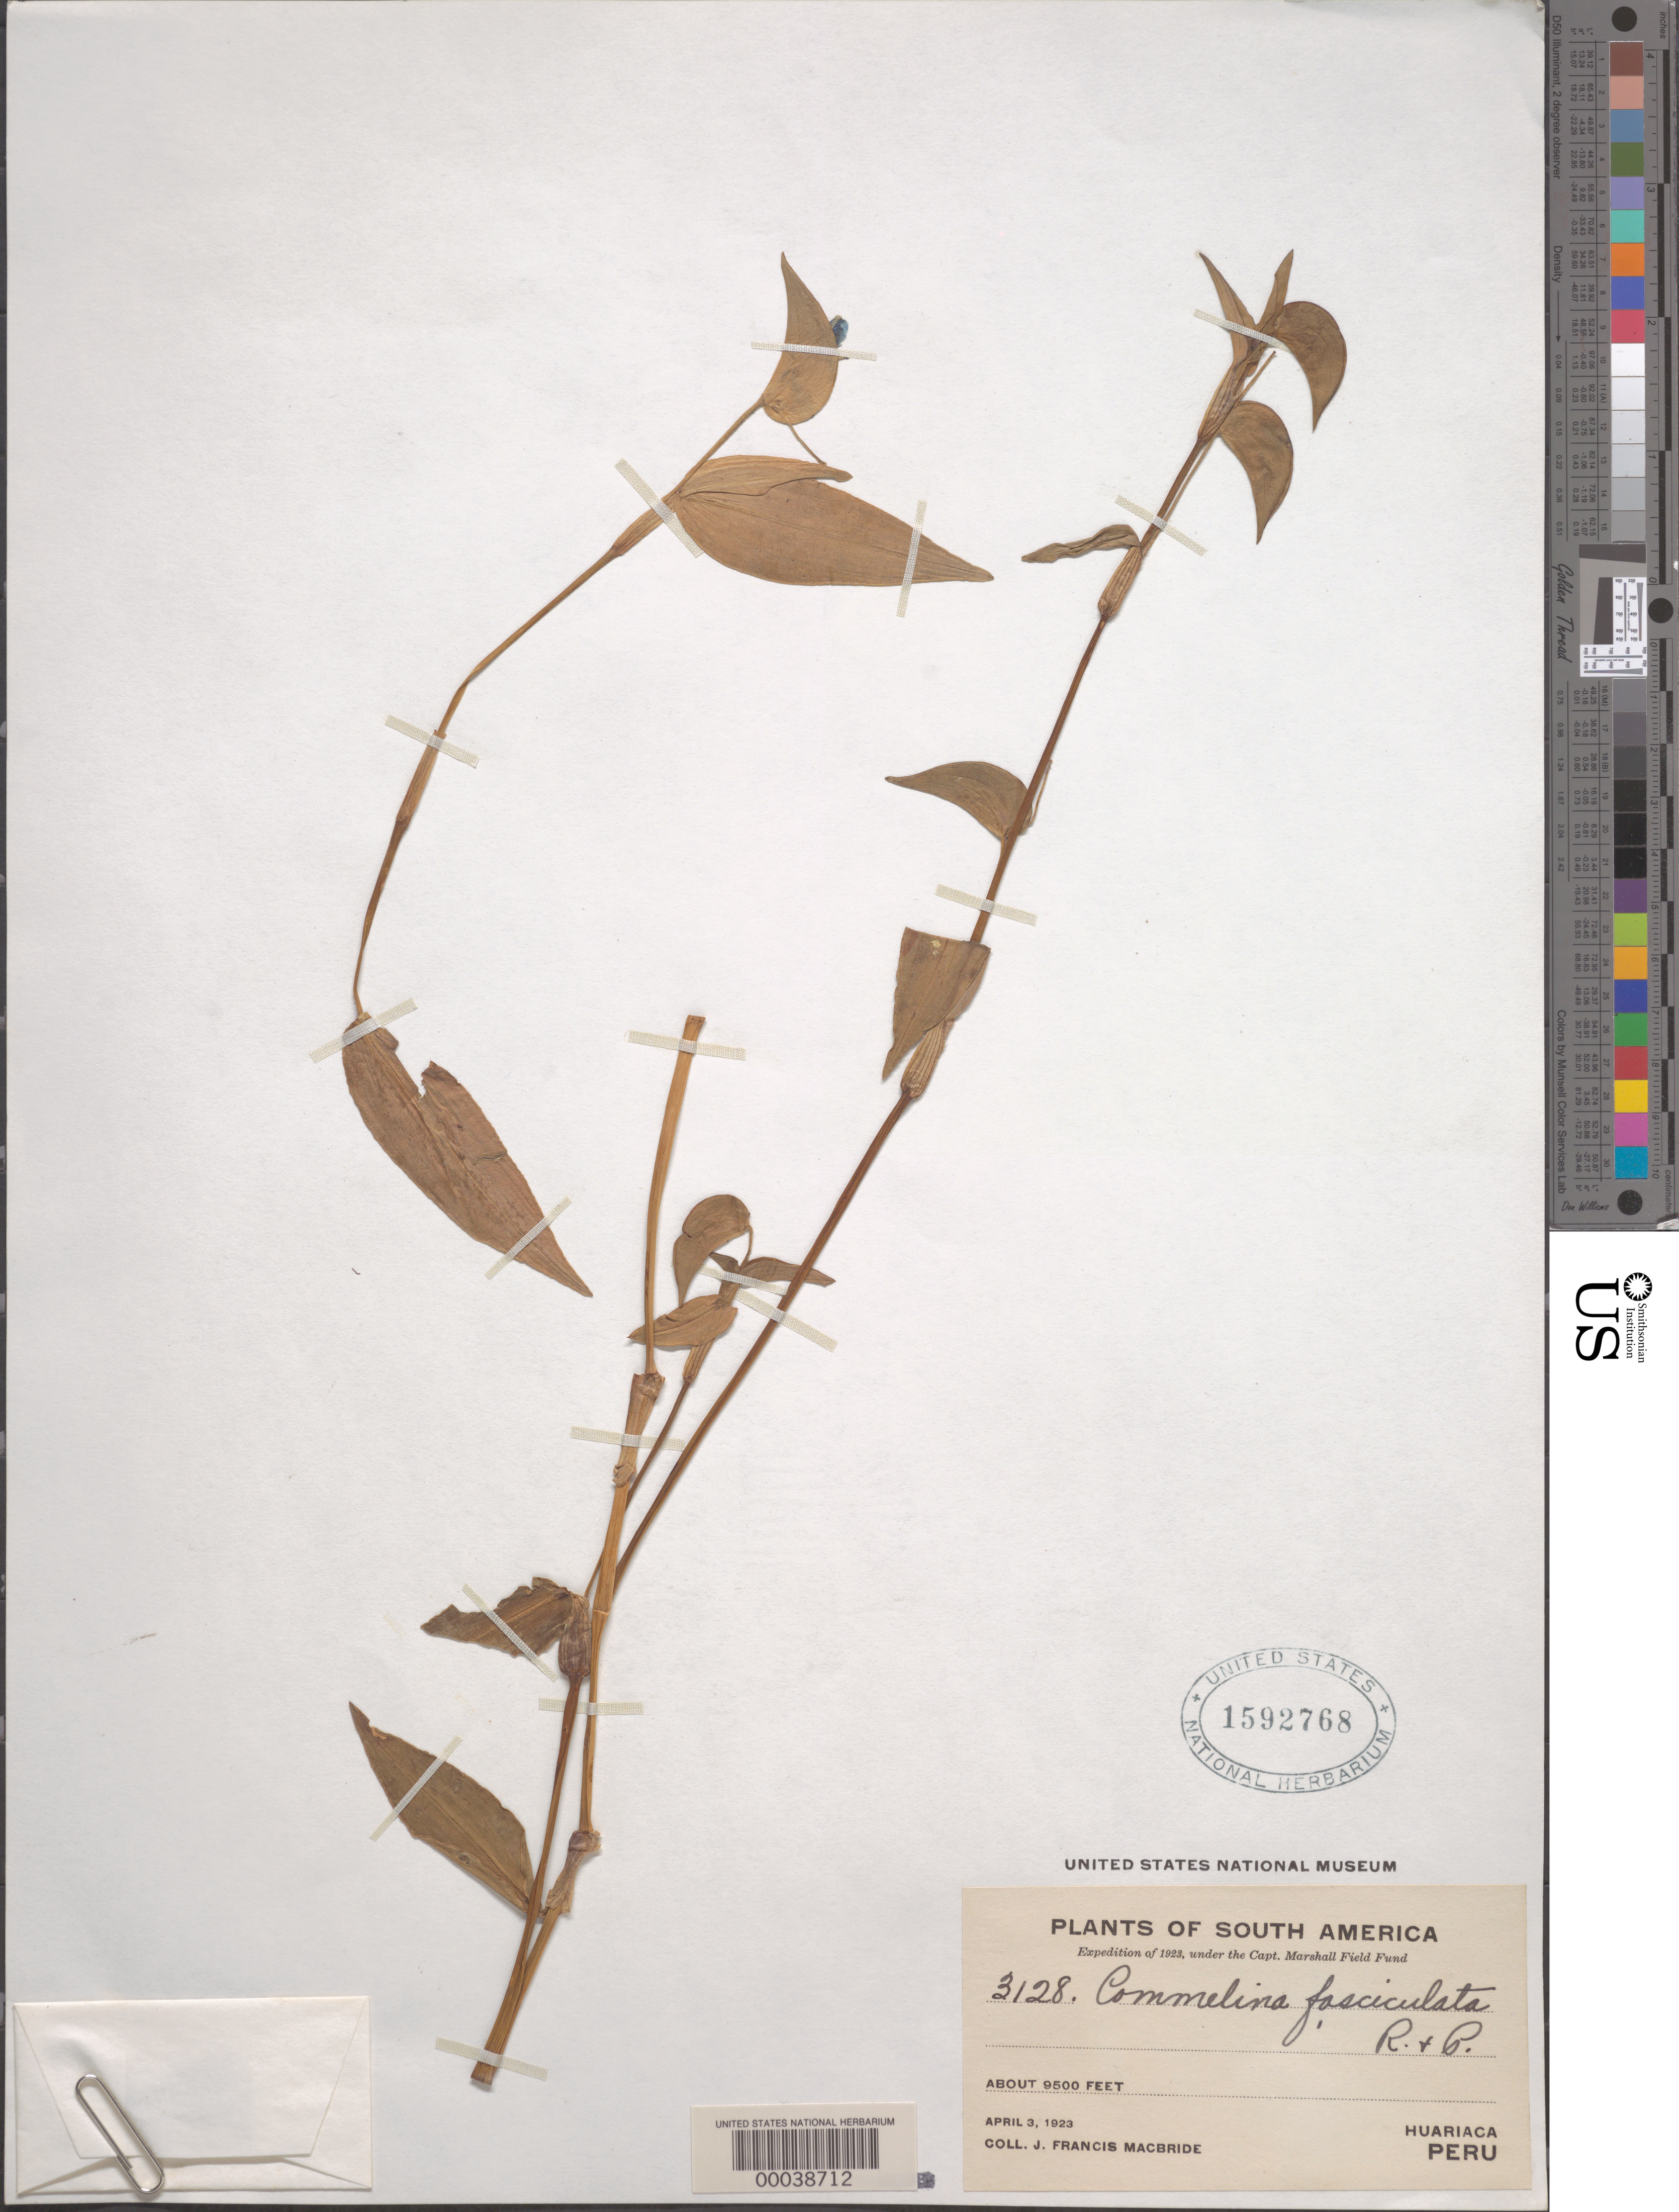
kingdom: Plantae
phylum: Tracheophyta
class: Liliopsida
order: Commelinales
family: Commelinaceae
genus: Commelina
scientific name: Commelina fasciculata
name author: Ruiz & Pav.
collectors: J. F. Macbride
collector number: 3128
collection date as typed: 03 Apr 1923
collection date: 1923-04-03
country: Peru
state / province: Pasco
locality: Huariaca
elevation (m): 2898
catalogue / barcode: US 1592768